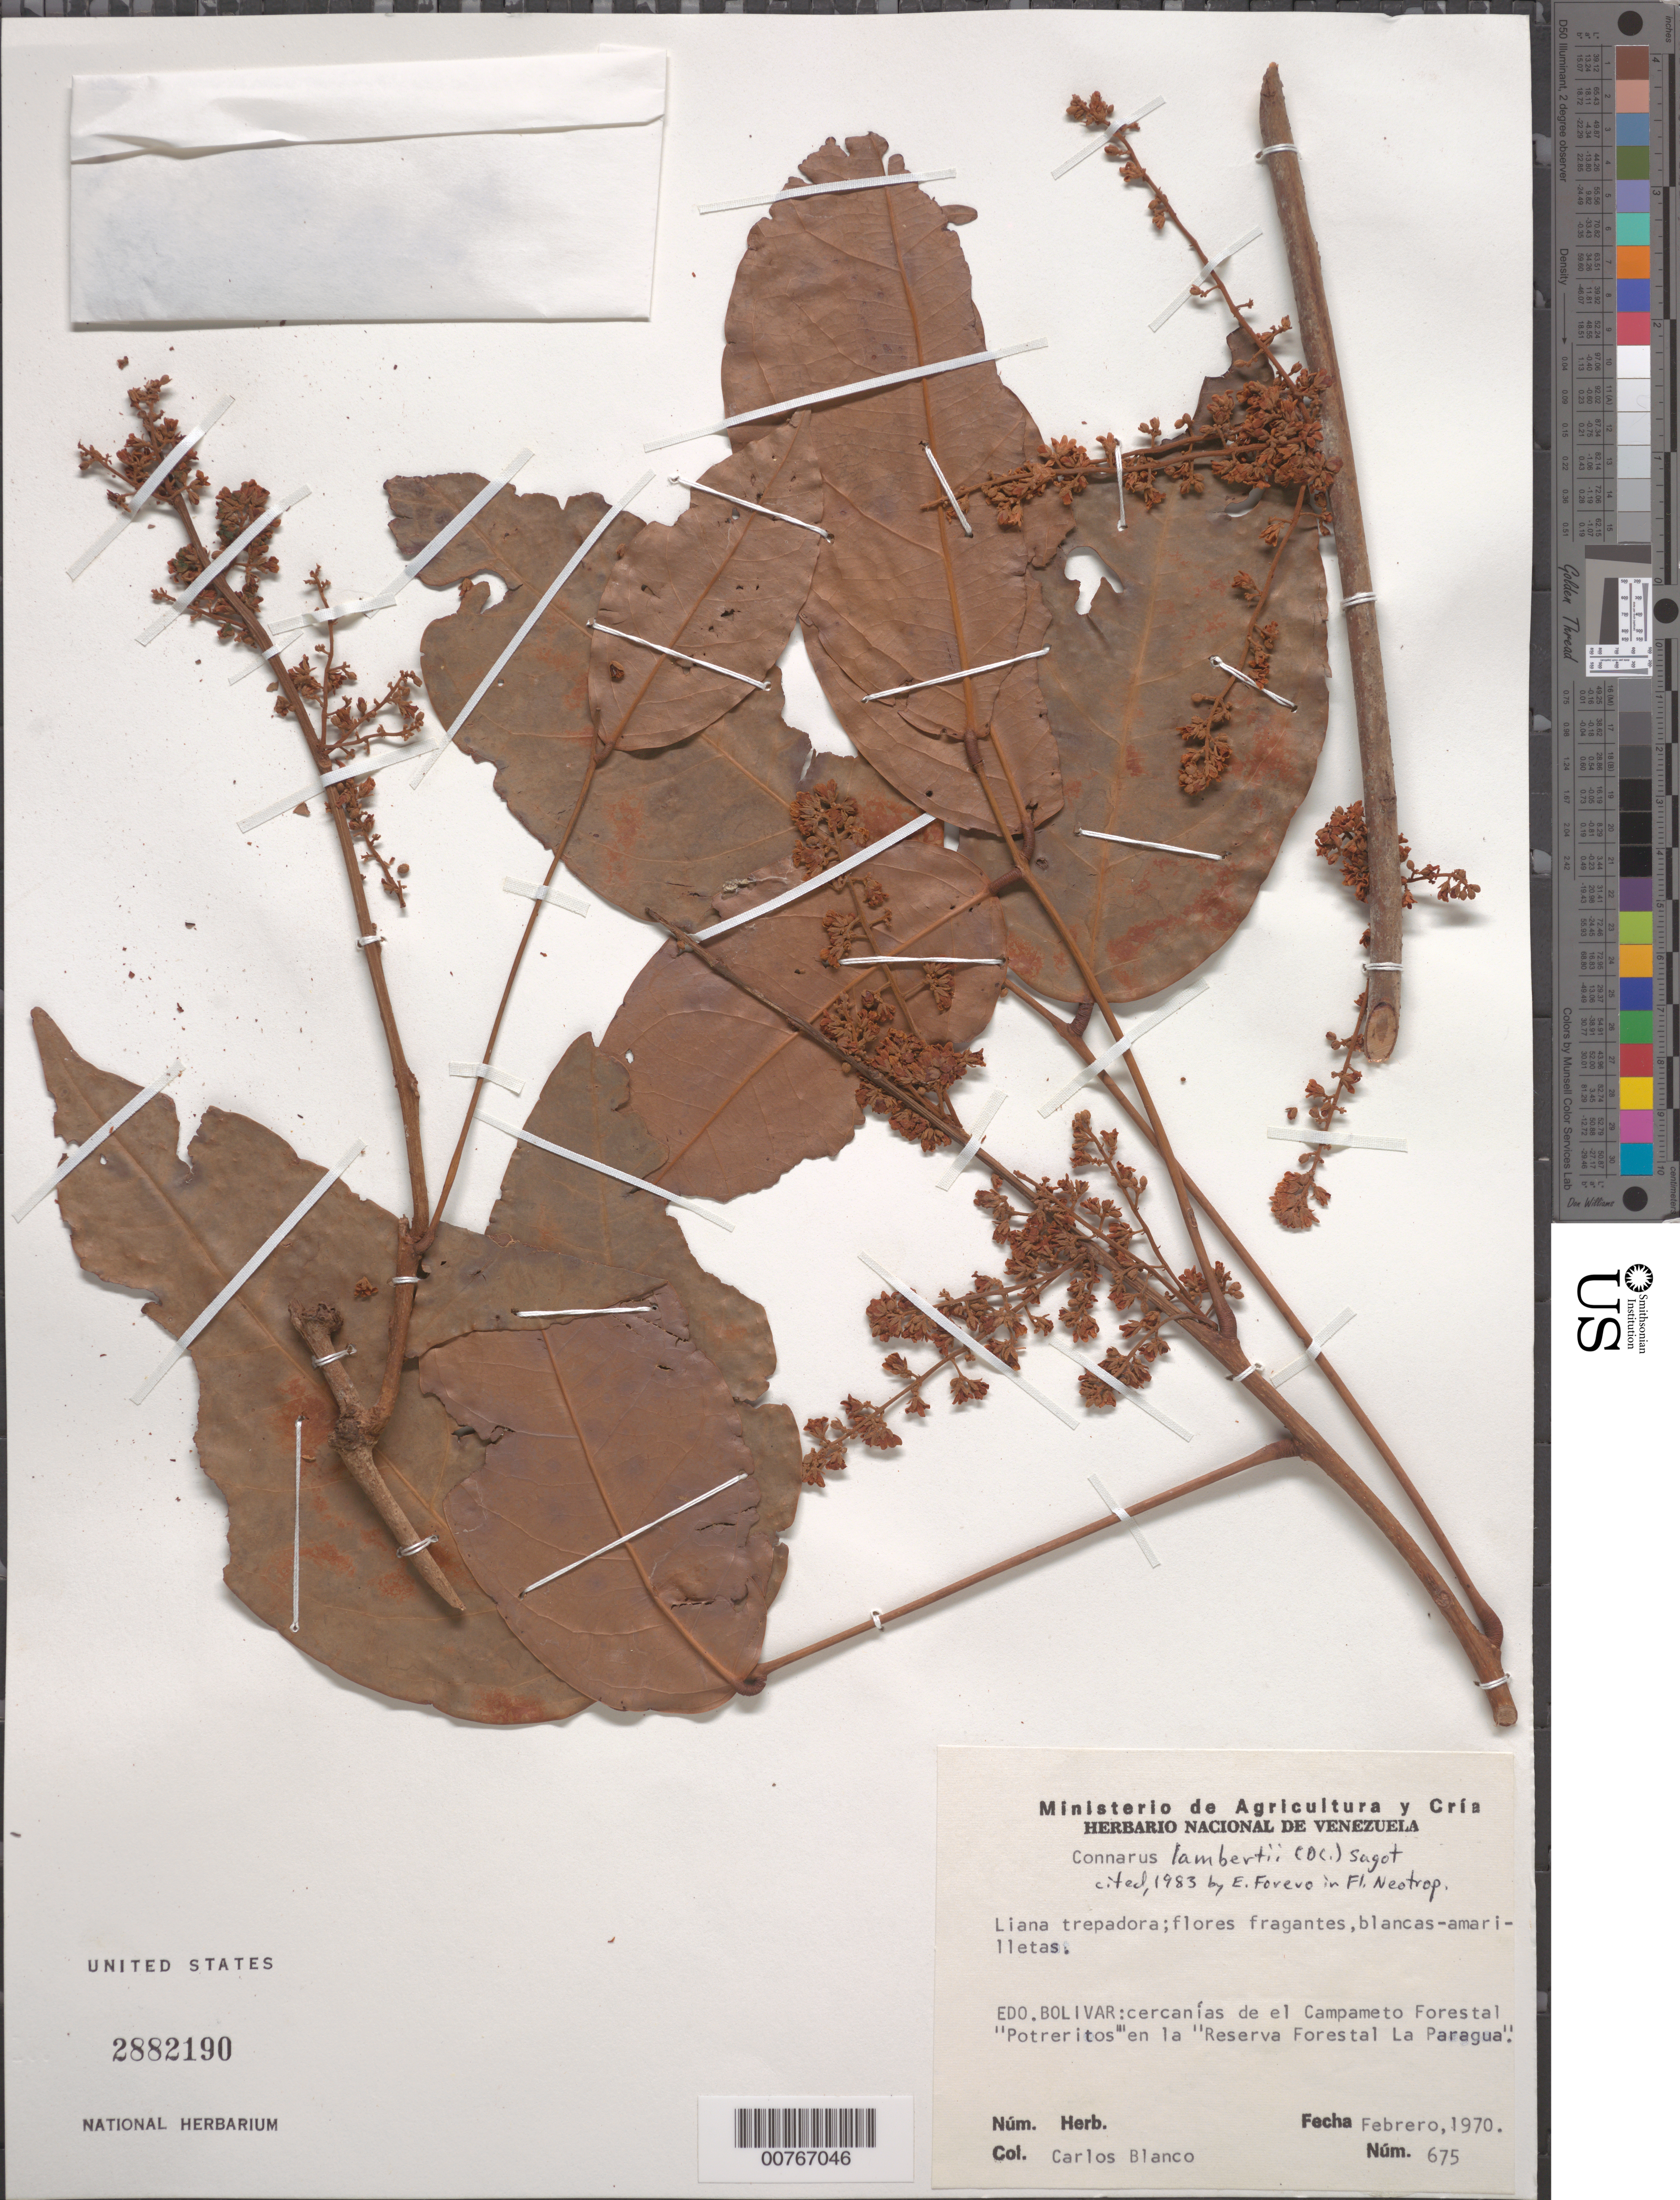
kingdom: Plantae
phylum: Tracheophyta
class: Magnoliopsida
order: Oxalidales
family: Connaraceae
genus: Connarus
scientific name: Connarus lambertii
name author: (DC.) Sagot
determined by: Forero, E.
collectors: C. A. Blanco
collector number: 675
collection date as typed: Feb-70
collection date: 1970-02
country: Venezuela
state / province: Bolívar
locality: Reserva Forestal La Paragua, cercanias de el Campamento Forestal "Potreritos"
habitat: Cercanías del campamento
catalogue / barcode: US 2882190